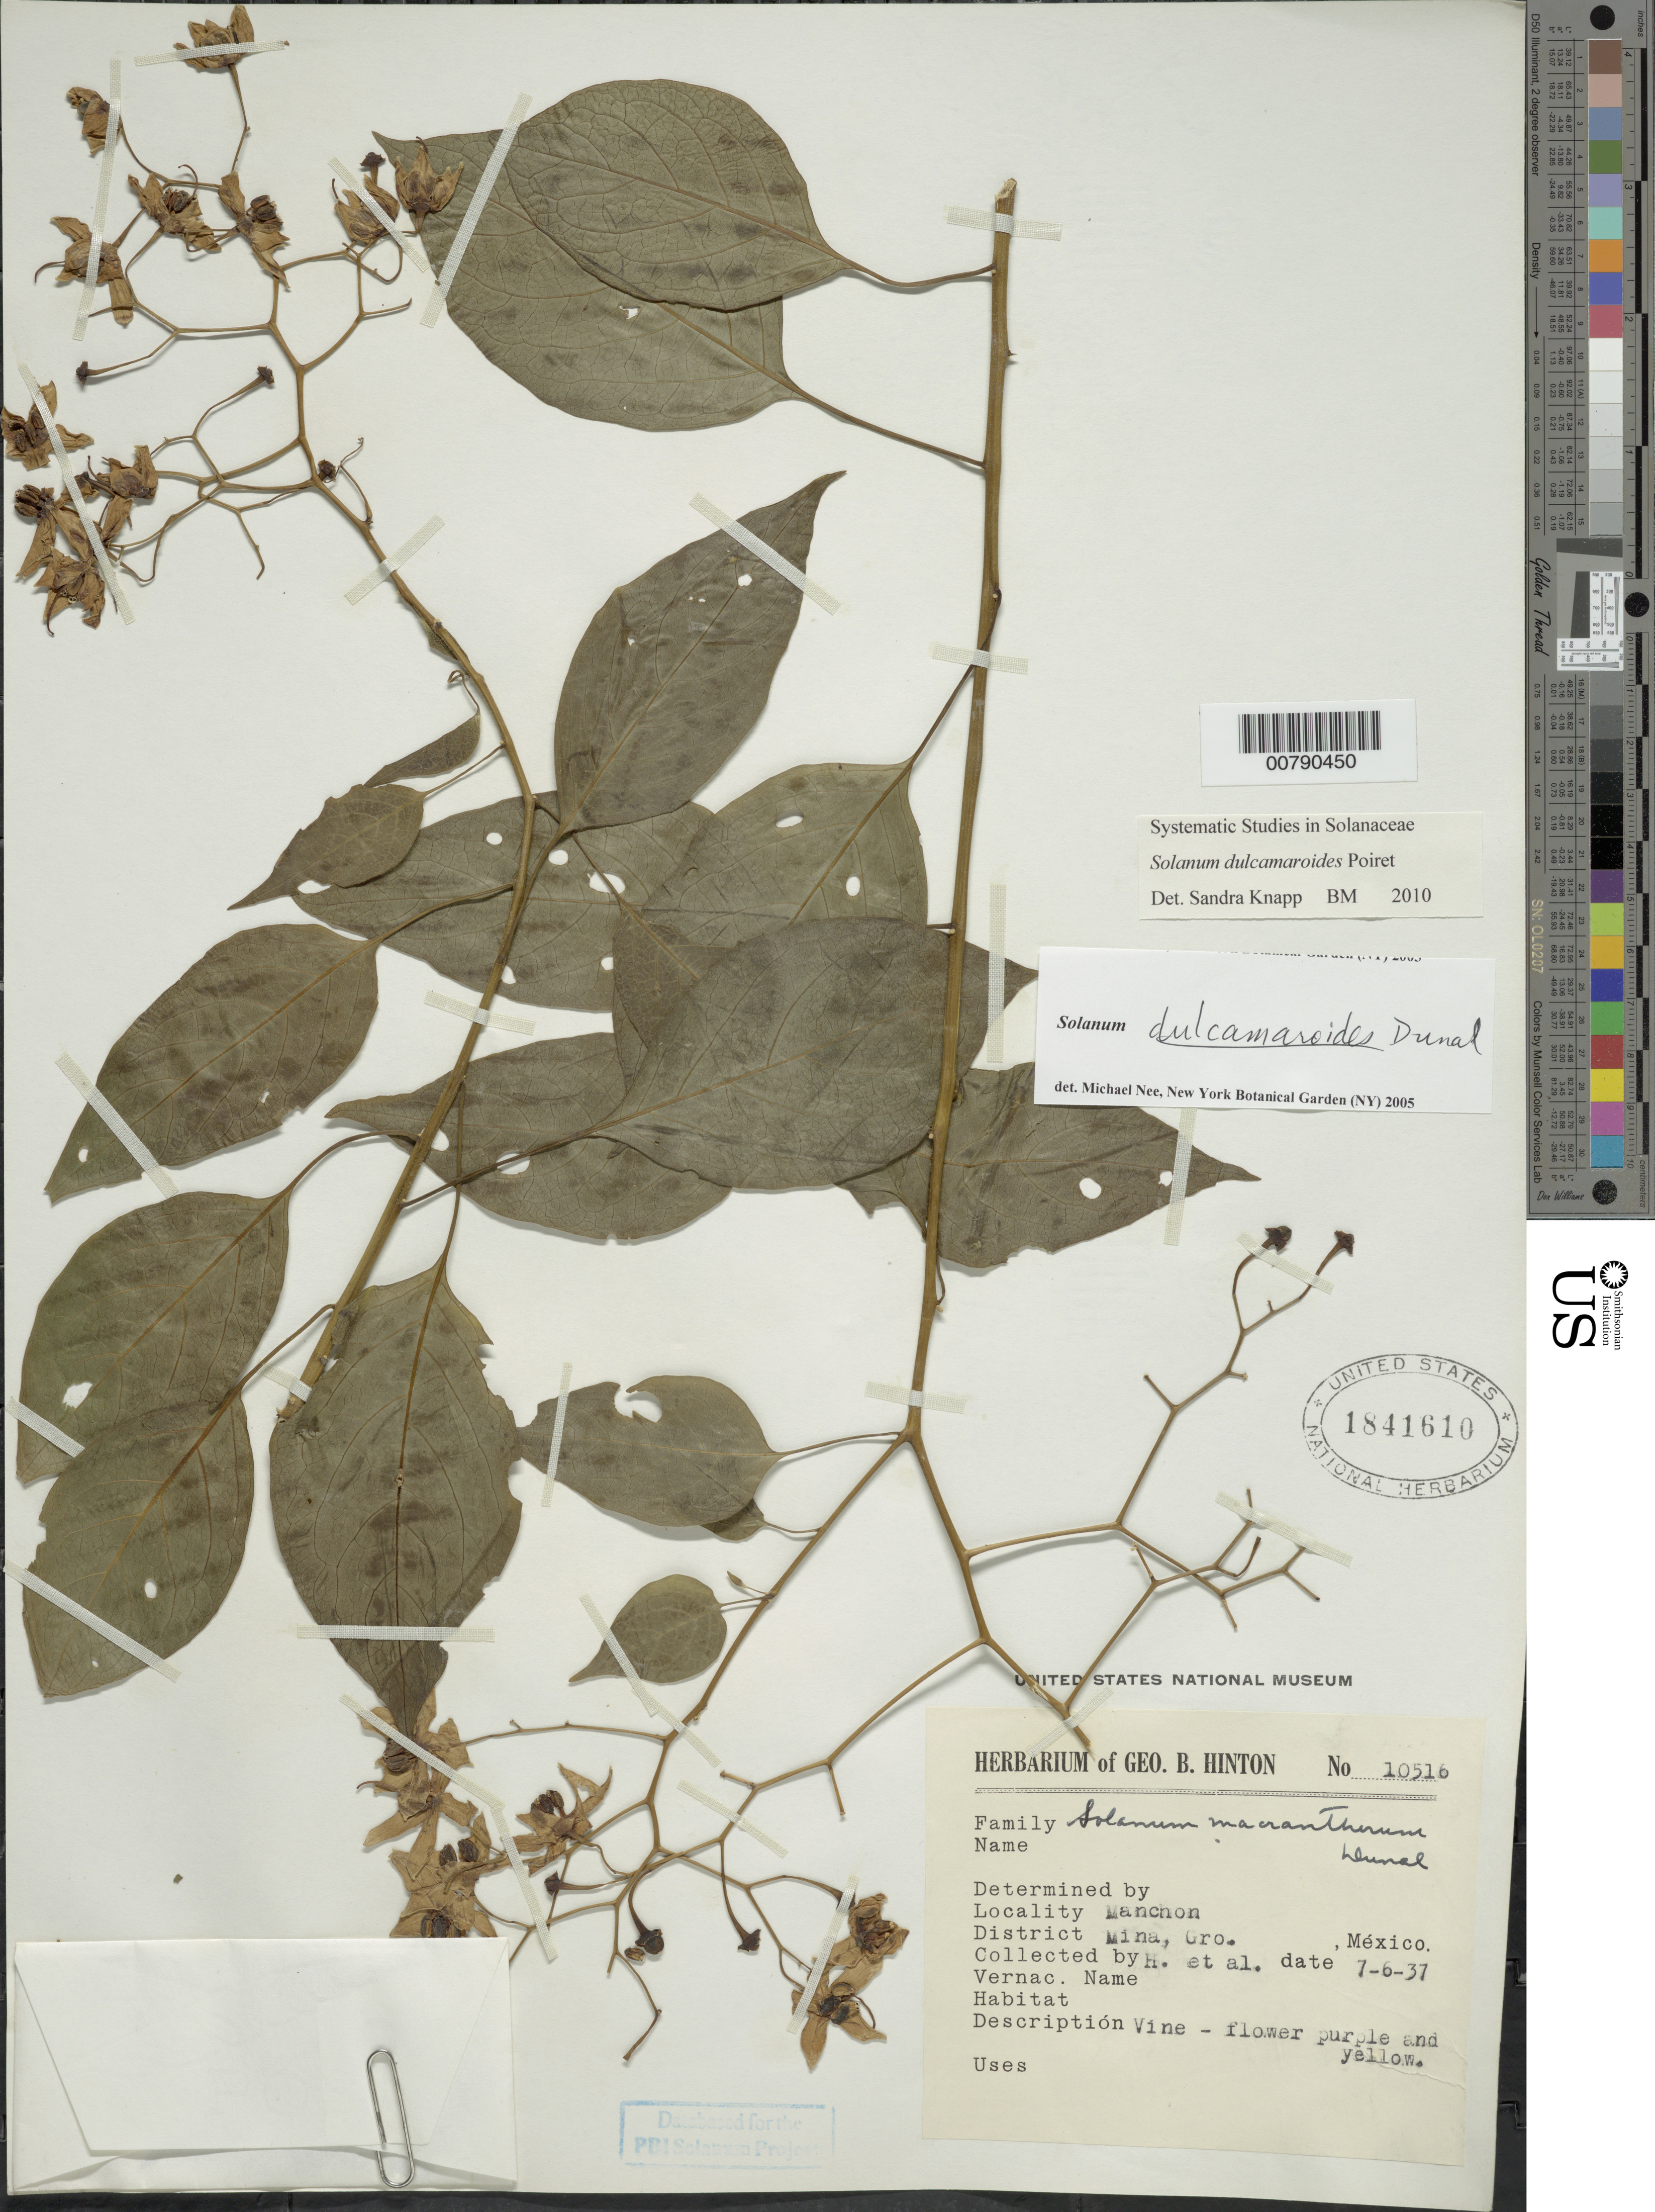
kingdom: Plantae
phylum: Tracheophyta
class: Magnoliopsida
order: Solanales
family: Solanaceae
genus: Solanum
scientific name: Solanum dulcamaroides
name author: Dunal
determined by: Knapp, S. D.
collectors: G. B. Hinton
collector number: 10516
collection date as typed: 6 Jul 1937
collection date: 1937-07-06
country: Mexico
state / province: Guerrero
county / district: Mina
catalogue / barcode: US 1841610